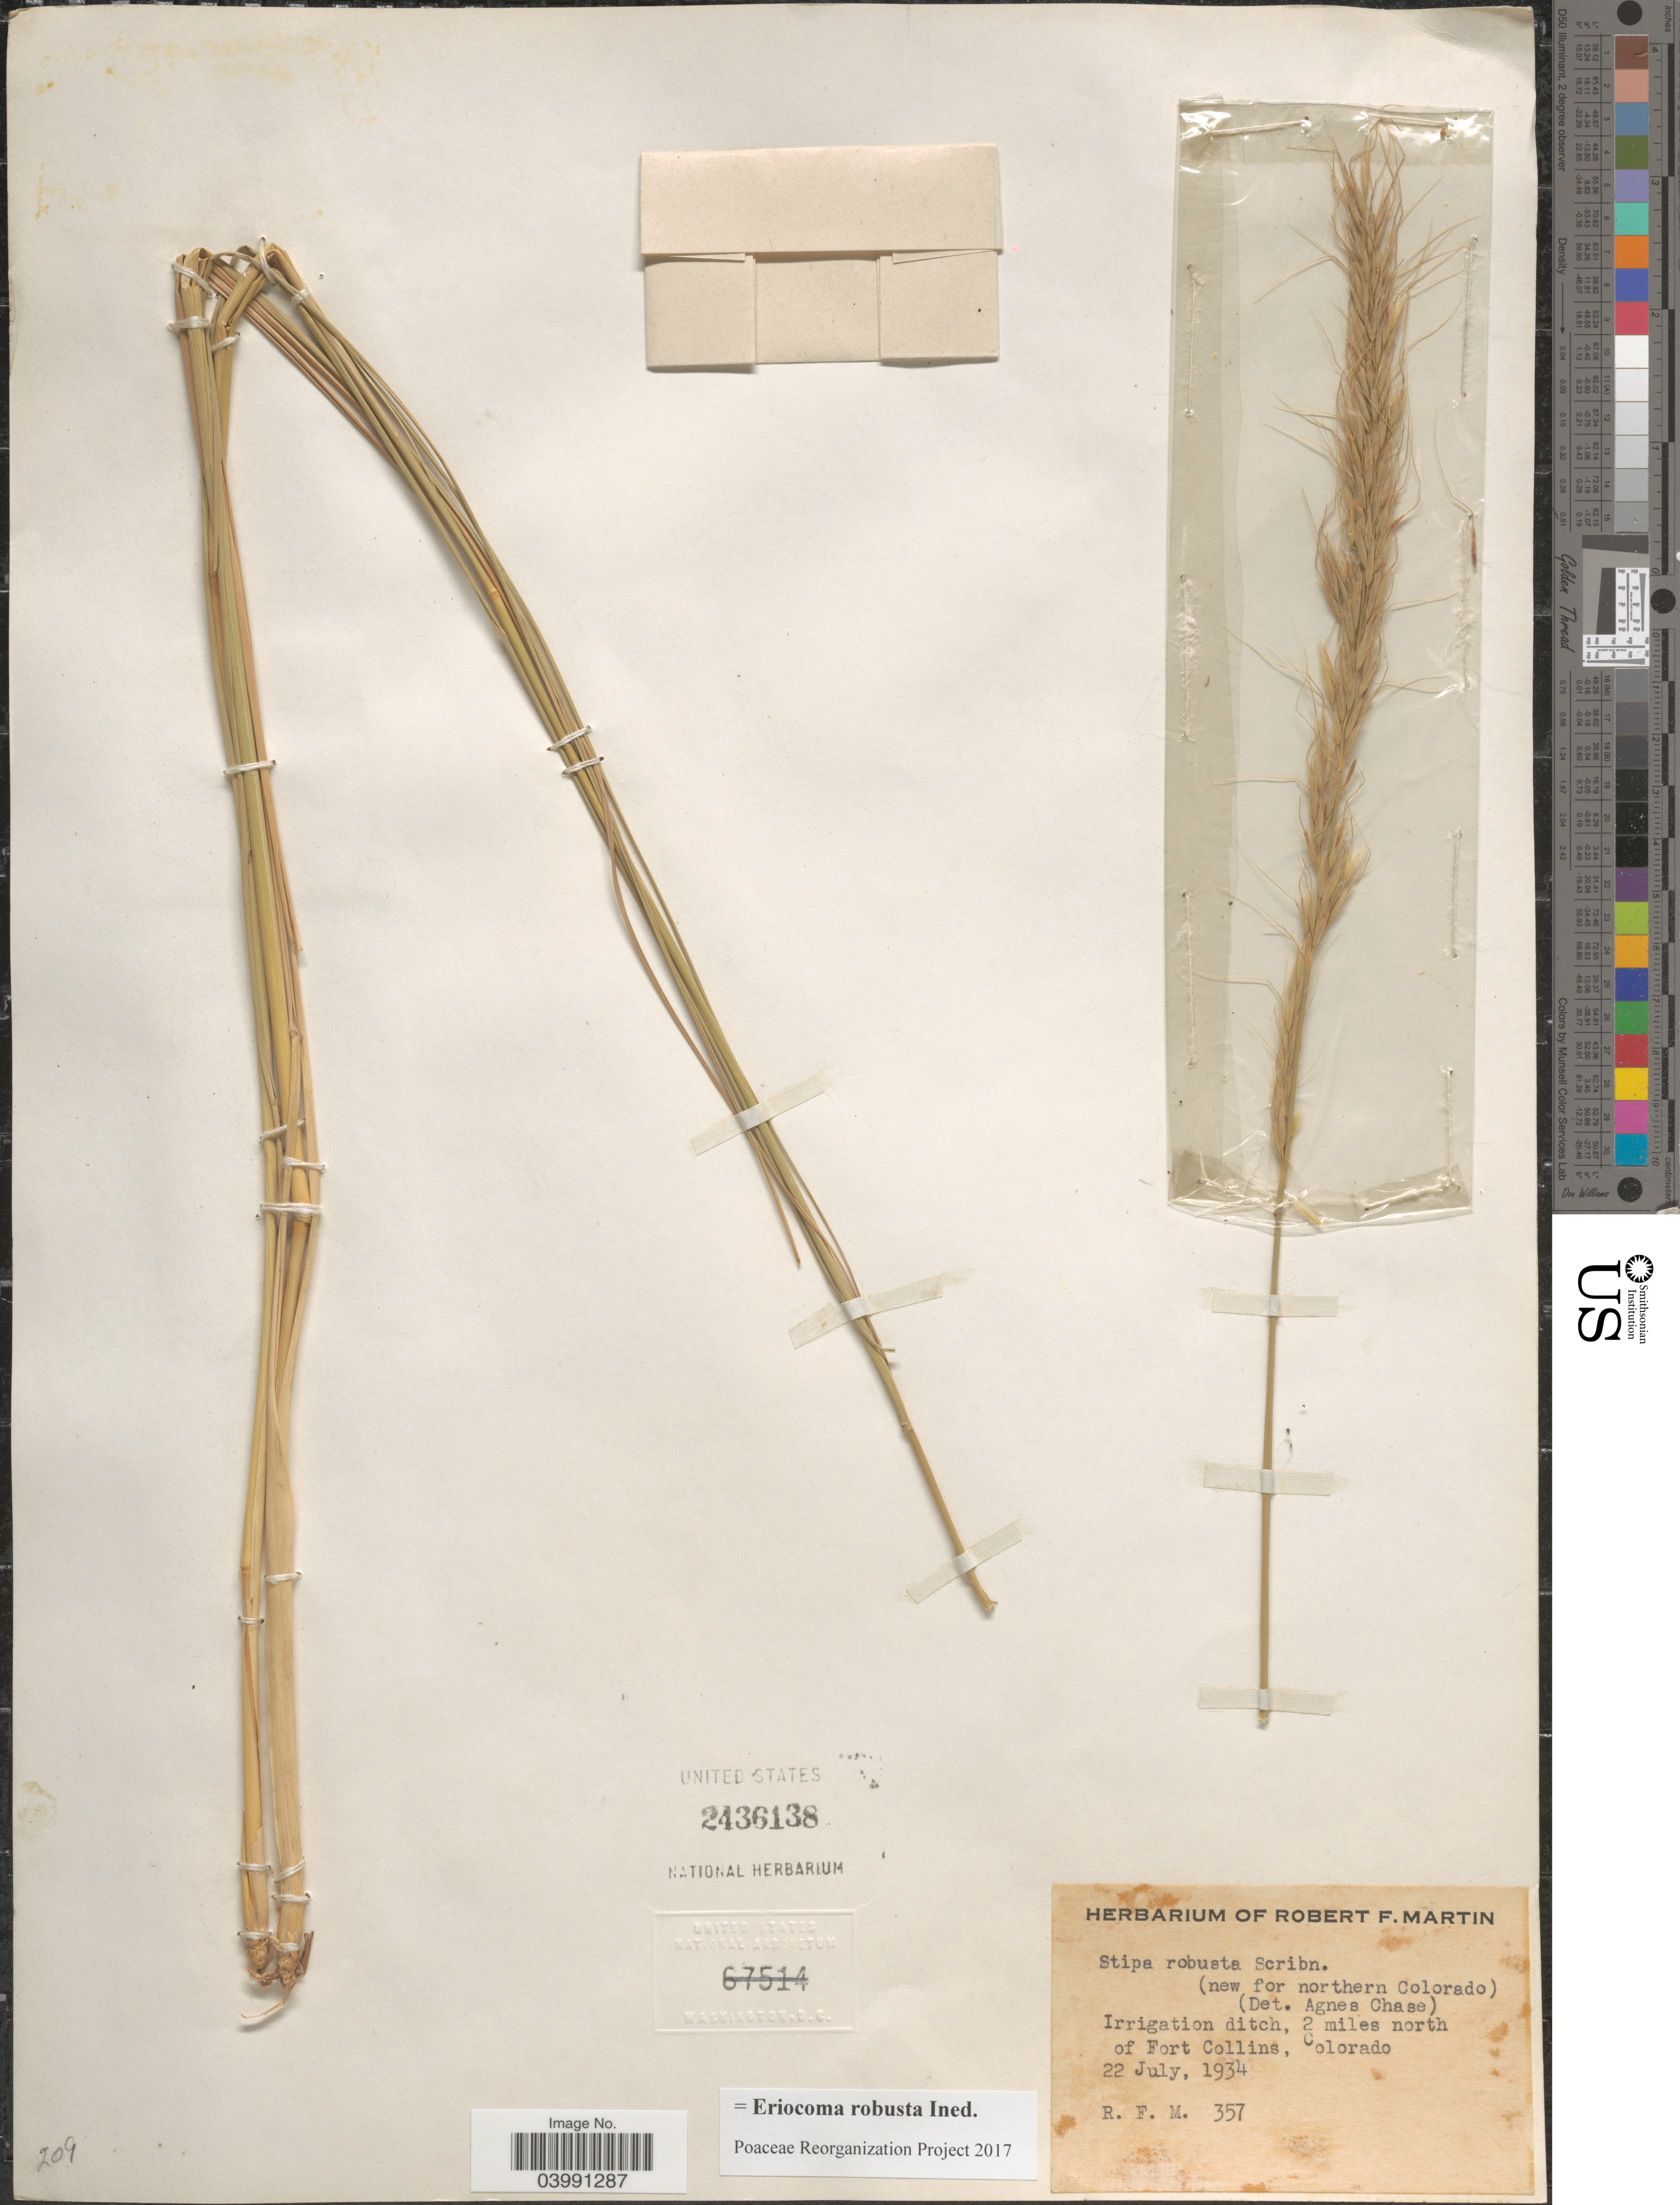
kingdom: Plantae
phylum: Tracheophyta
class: Liliopsida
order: Poales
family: Poaceae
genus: Eriocoma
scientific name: Eriocoma robusta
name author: (Vasey) Romasch.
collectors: R. F. Martin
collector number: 357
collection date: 1934-07-22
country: United States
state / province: Colorado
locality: Irrigation ditch, 2 miles north of Fort Collins.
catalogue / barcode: US 2436138